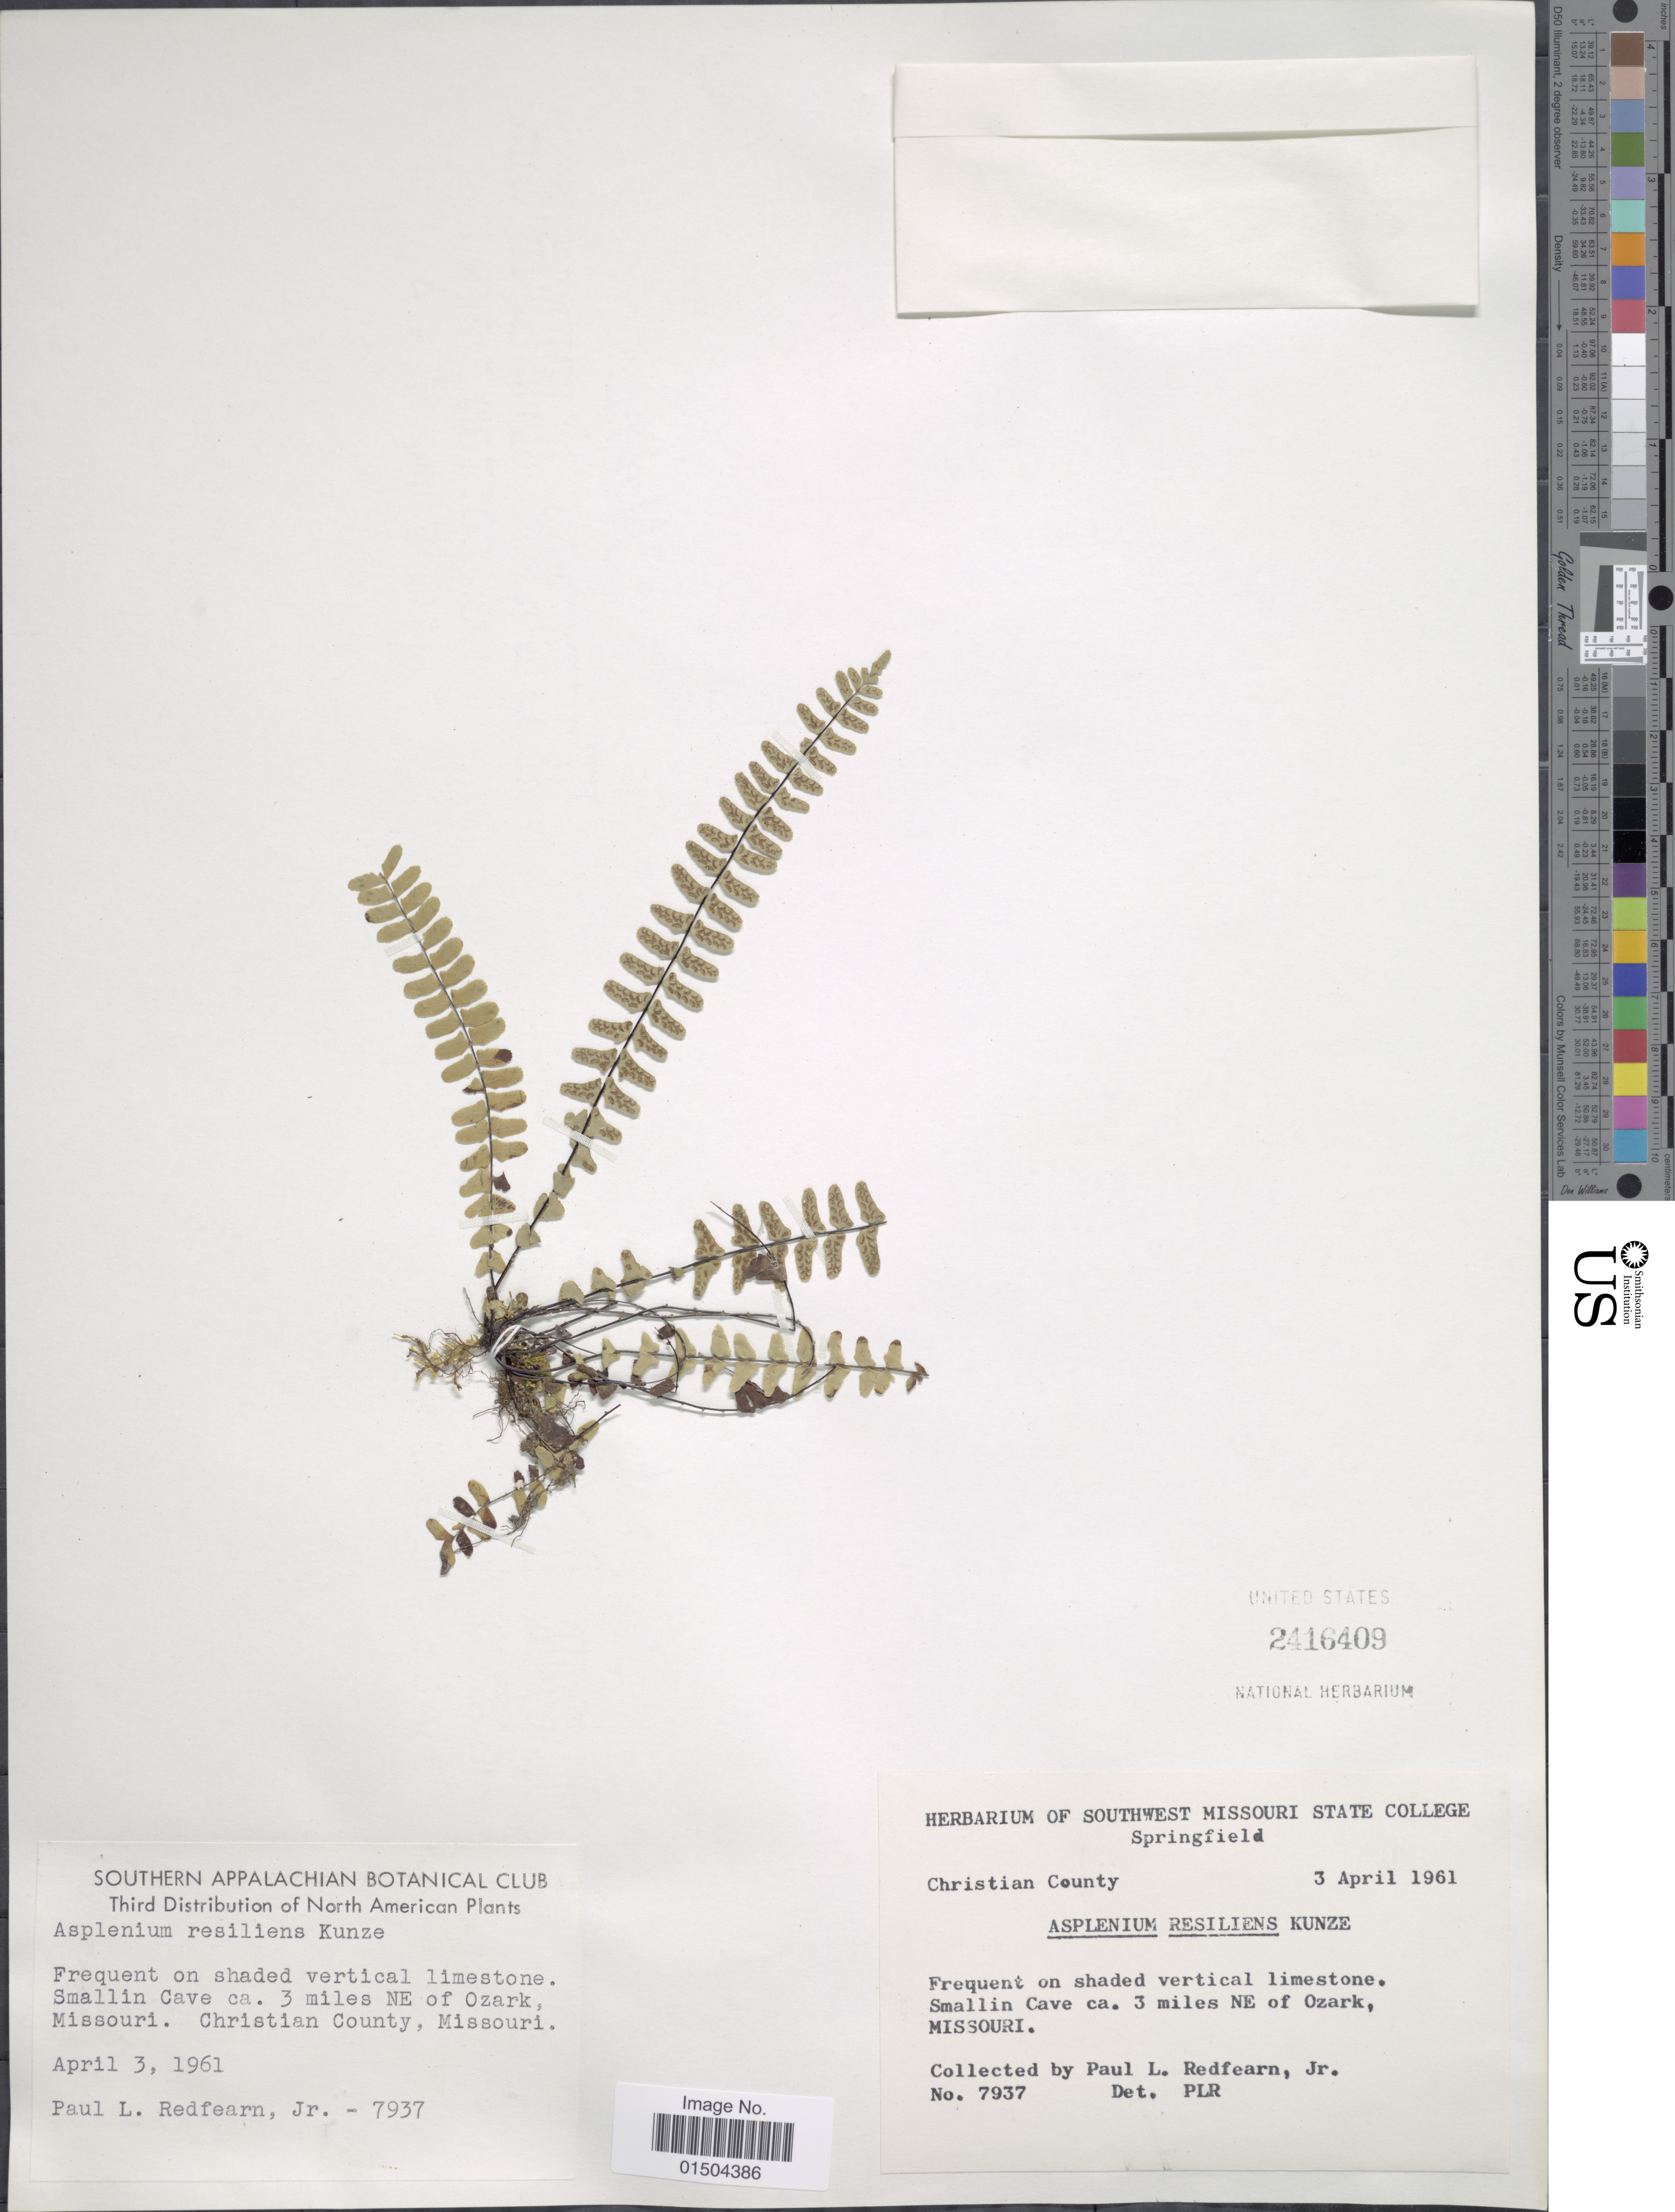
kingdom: Plantae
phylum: Tracheophyta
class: Polypodiopsida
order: Polypodiales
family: Aspleniaceae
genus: Asplenium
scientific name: Asplenium resiliens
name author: Kunze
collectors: P. Redfearn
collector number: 7937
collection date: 1961-04-03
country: United States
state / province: Missouri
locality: Springfield. Christian County. Frequent on shaded vertical limestone. Smallin Cave ca. 3 miles NE of Ozark.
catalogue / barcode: US 2416409